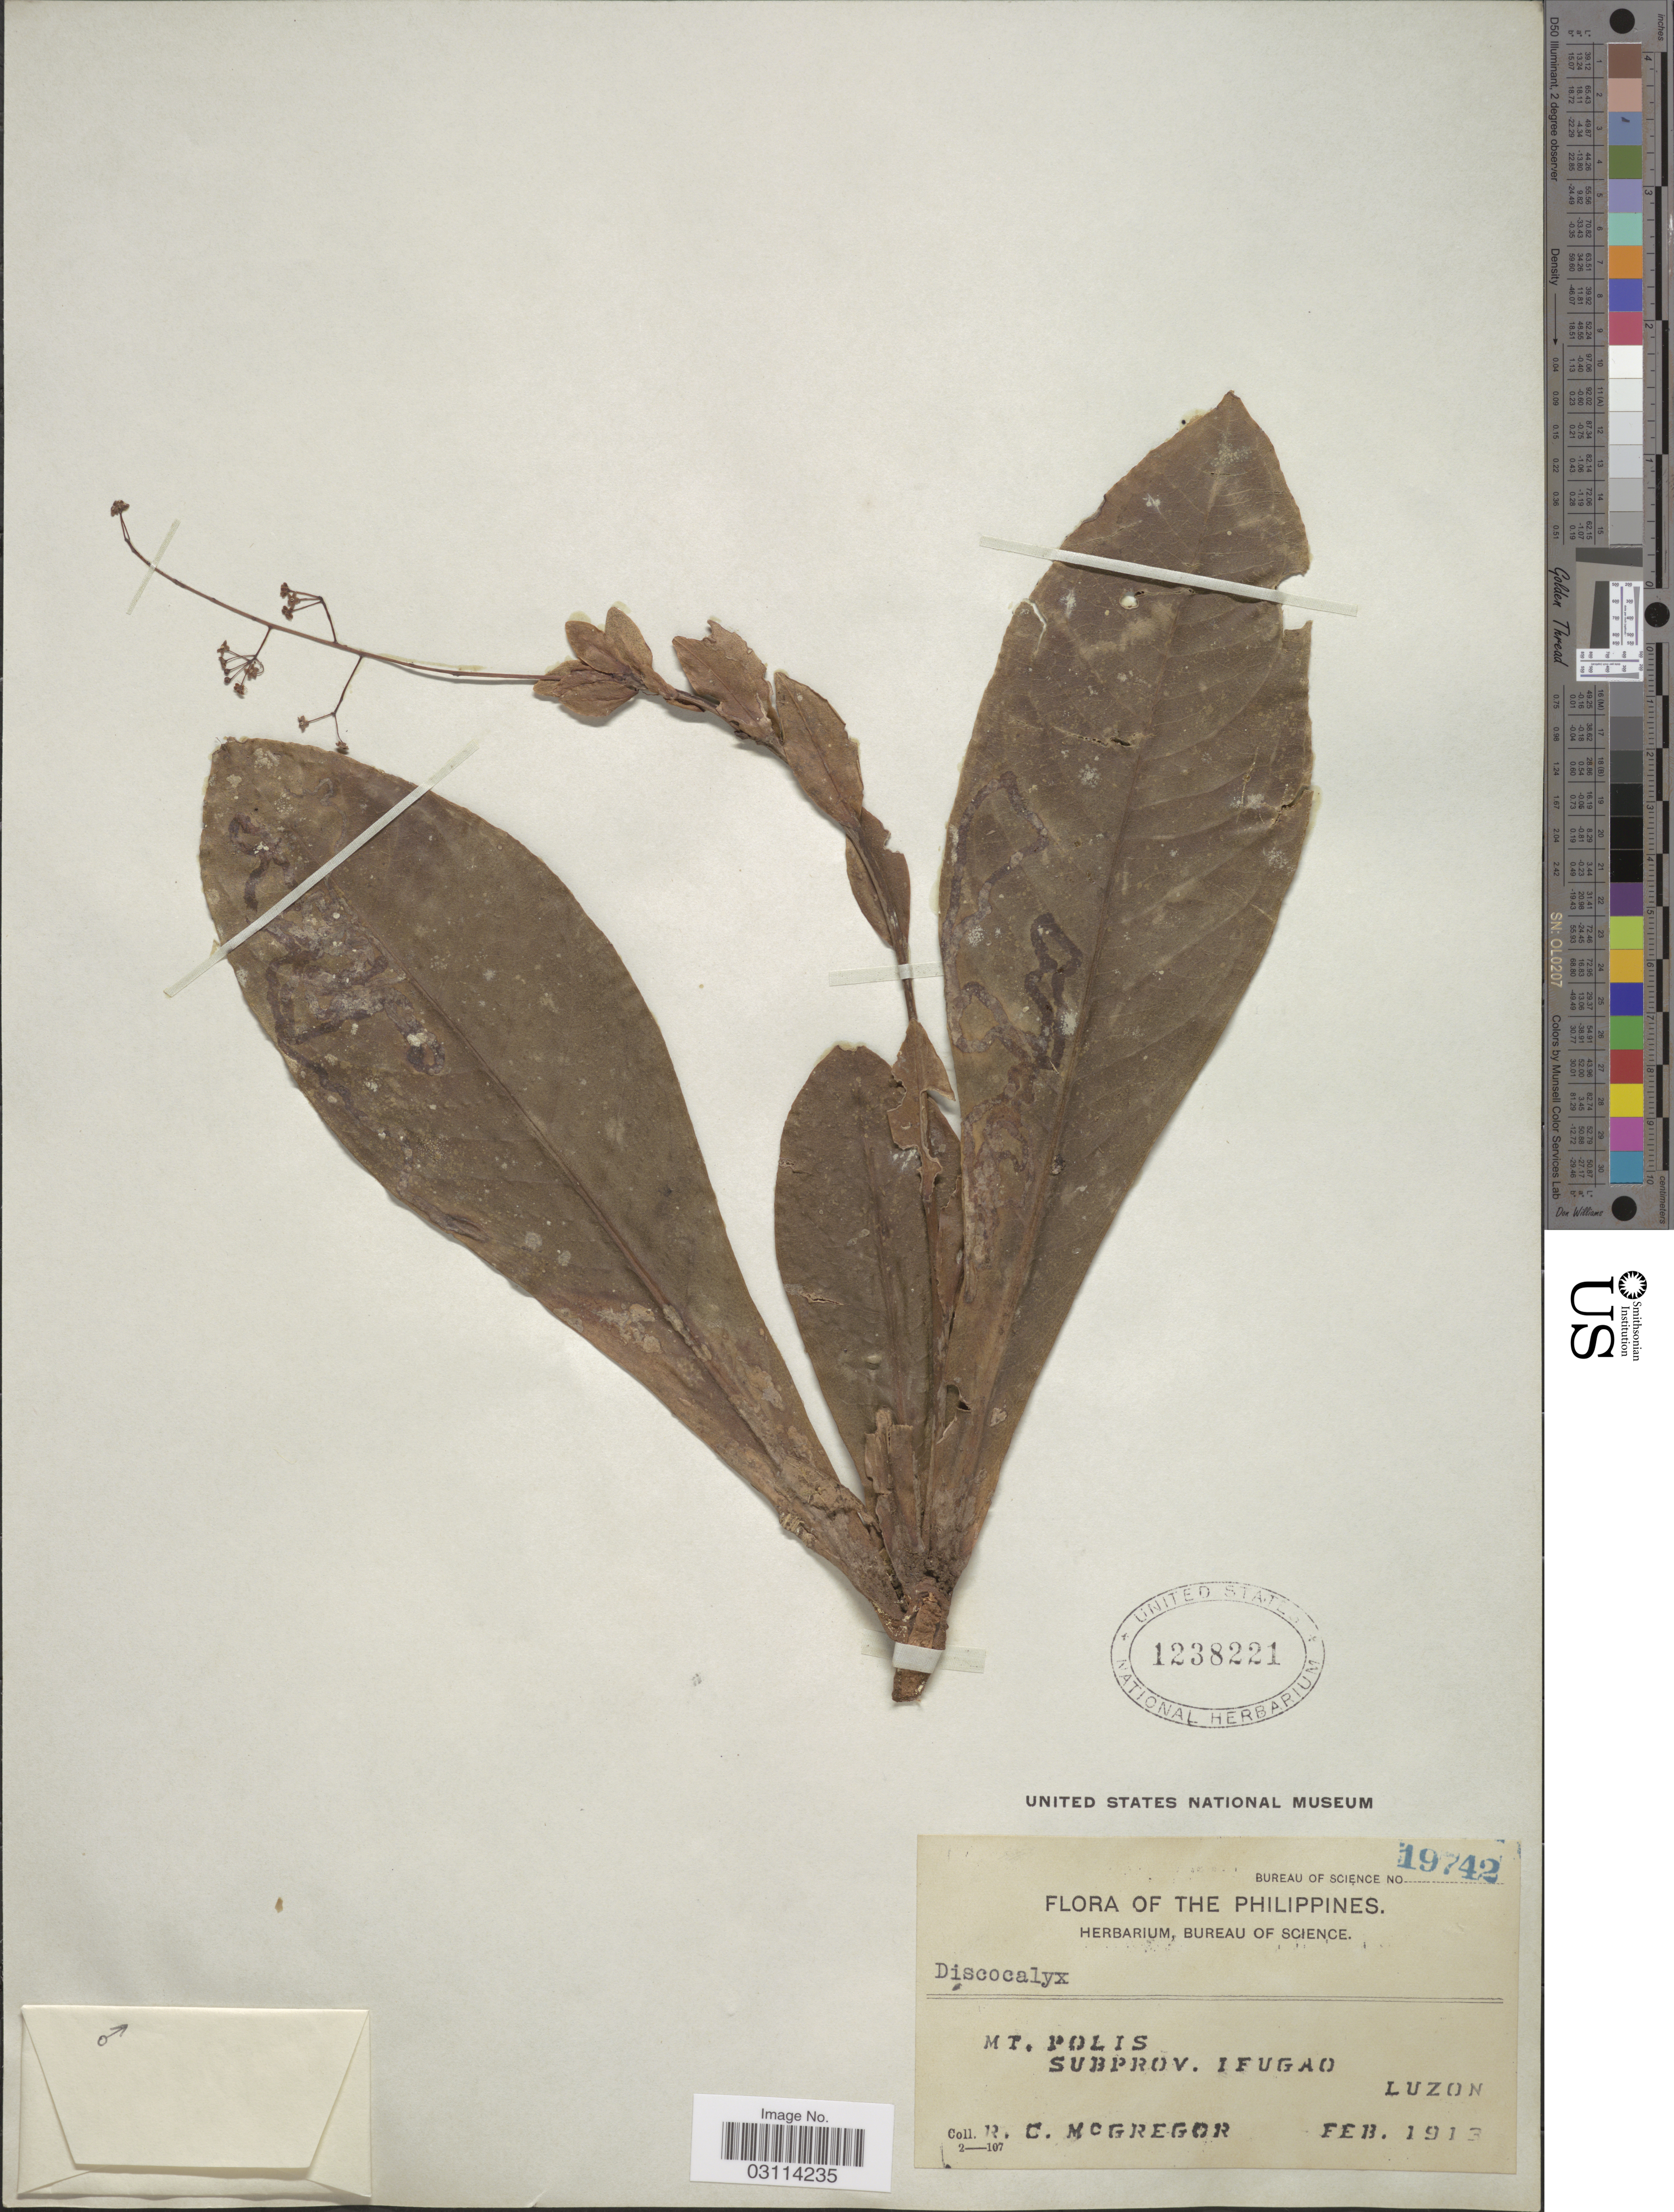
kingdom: Plantae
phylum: Tracheophyta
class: Magnoliopsida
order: Ericales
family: Primulaceae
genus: Discocalyx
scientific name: Discocalyx sp.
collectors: R. C. McGregor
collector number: Bureau of Science 19742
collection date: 1913-02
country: Philippines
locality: Mt. Polis, Subprov. Ifugao, Luzon.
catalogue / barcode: US 1238221